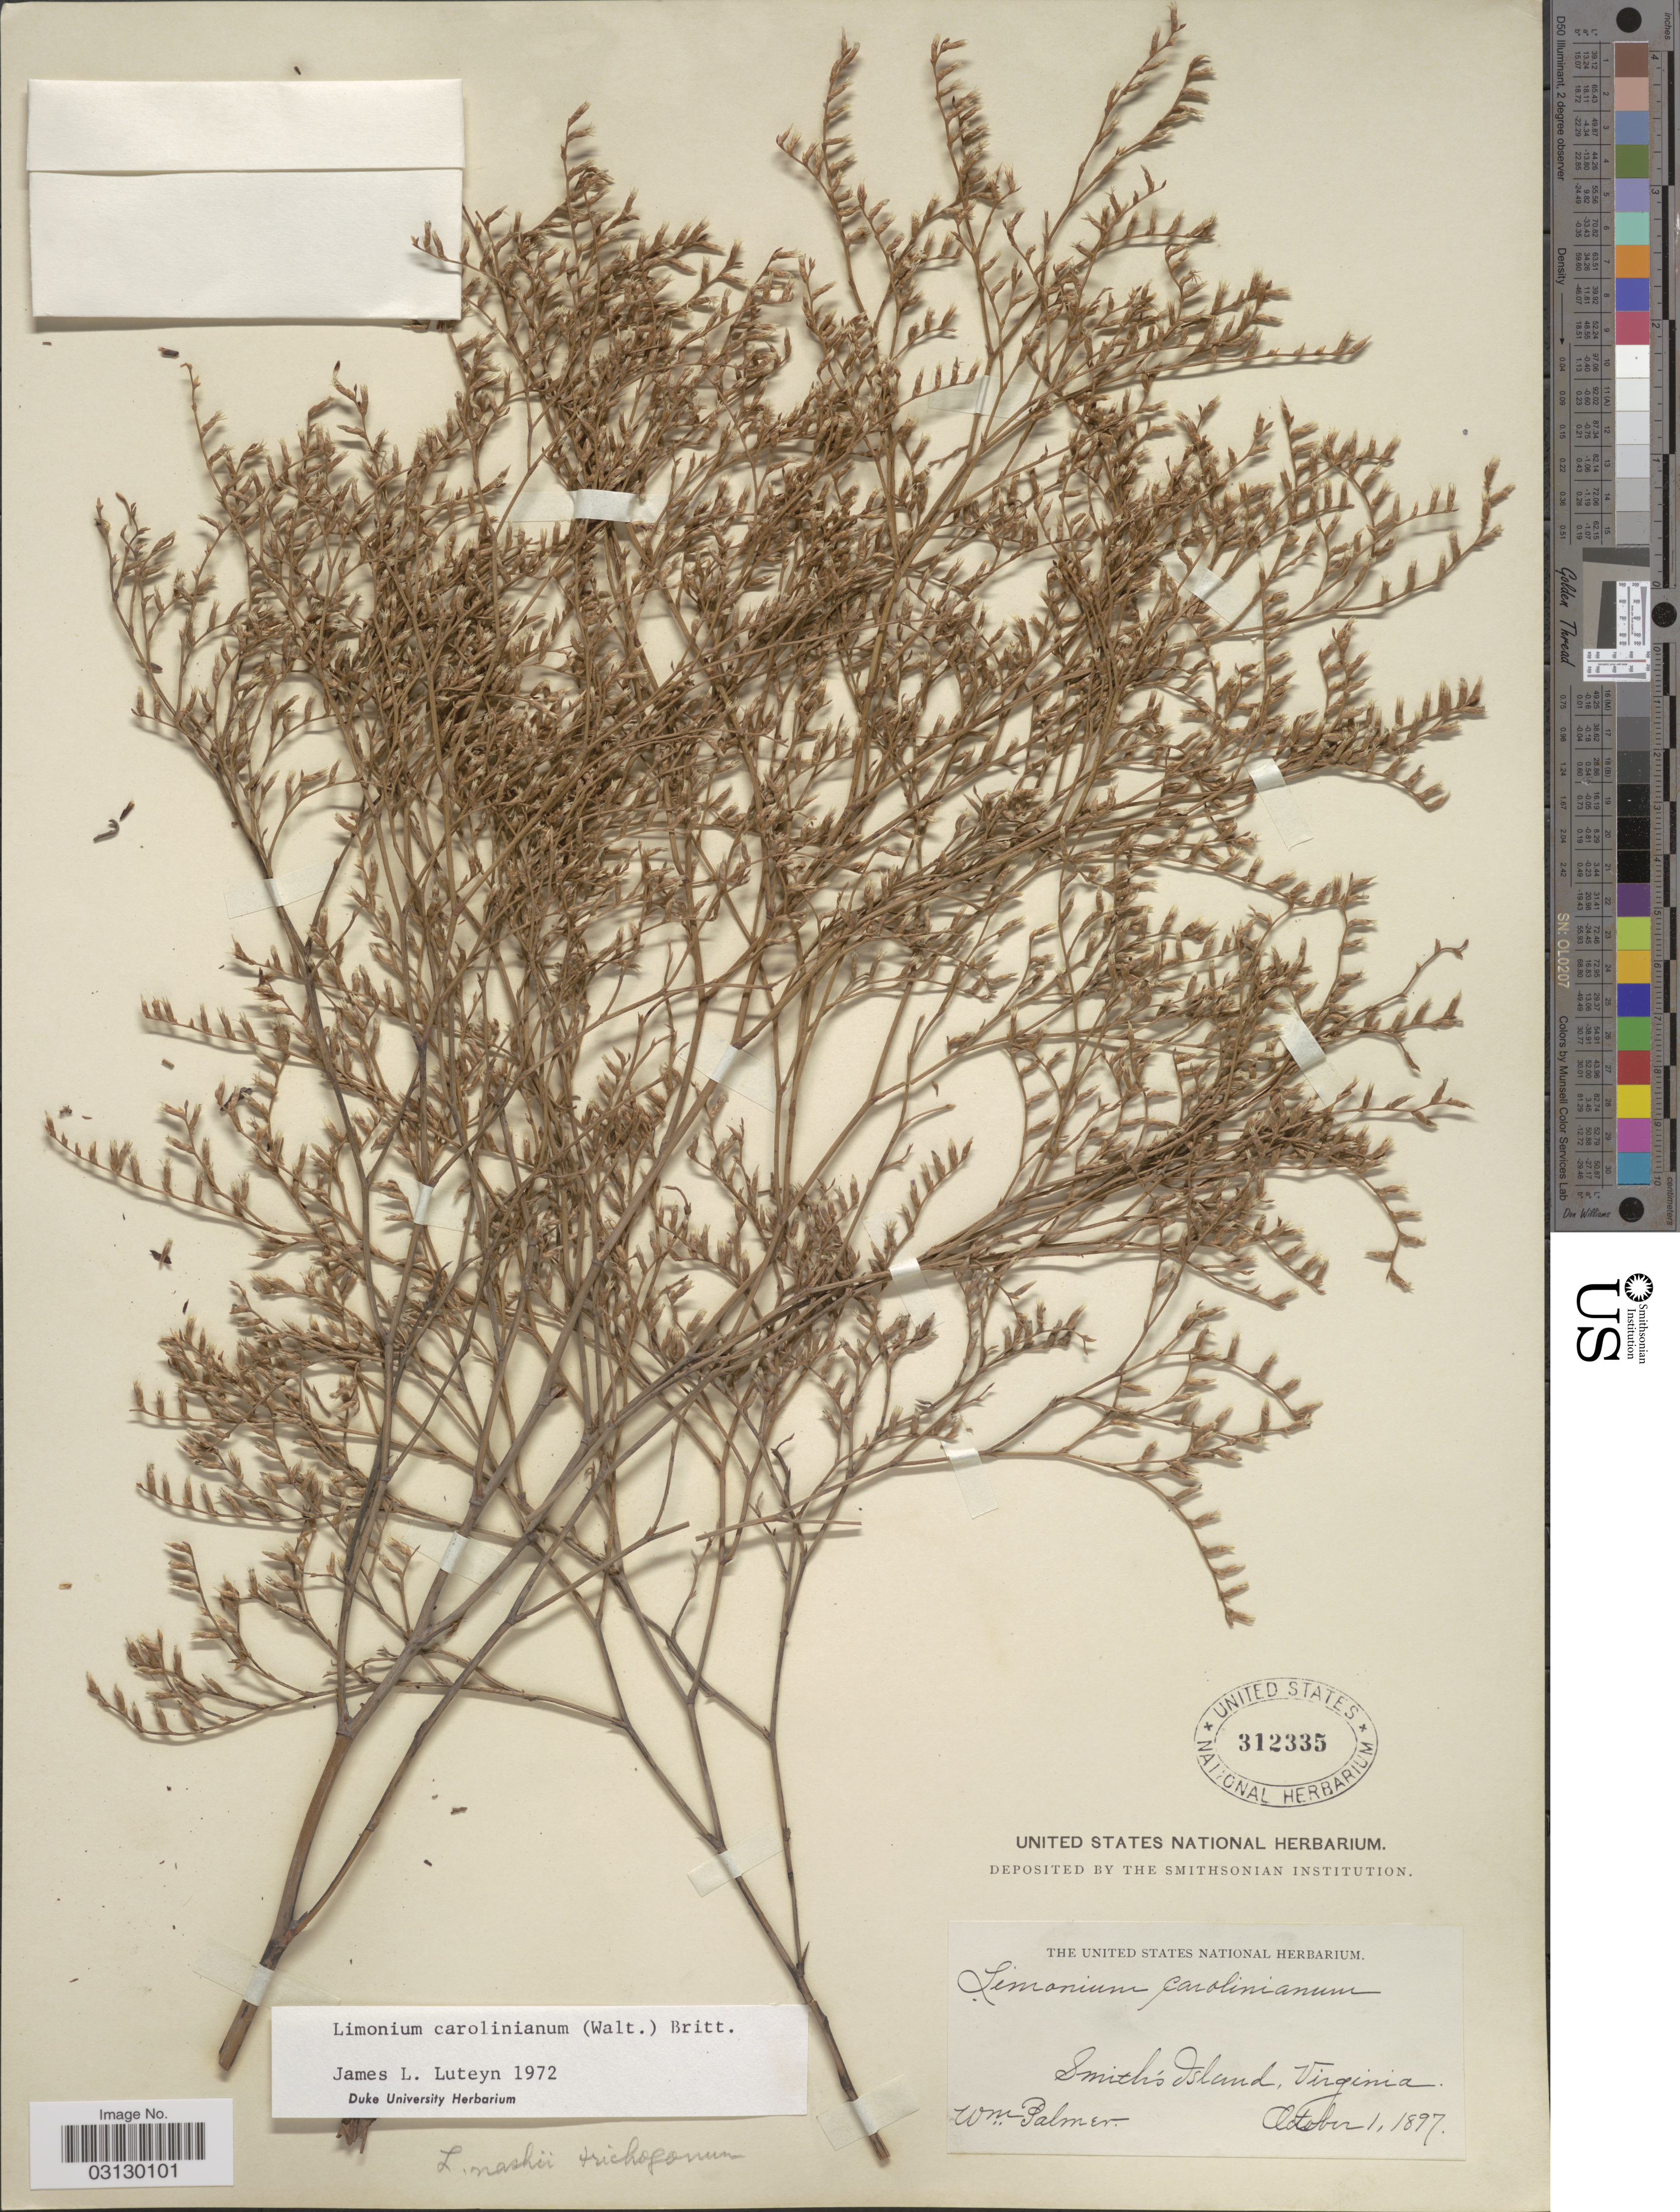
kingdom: Plantae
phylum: Tracheophyta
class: Magnoliopsida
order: Caryophyllales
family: Plumbaginaceae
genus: Limonium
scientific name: Limonium carolinianum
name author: (Walter) Britton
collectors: W. Palmer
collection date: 1897-10-01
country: United States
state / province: Virginia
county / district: Northampton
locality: Smith's Island.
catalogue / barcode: US 312335